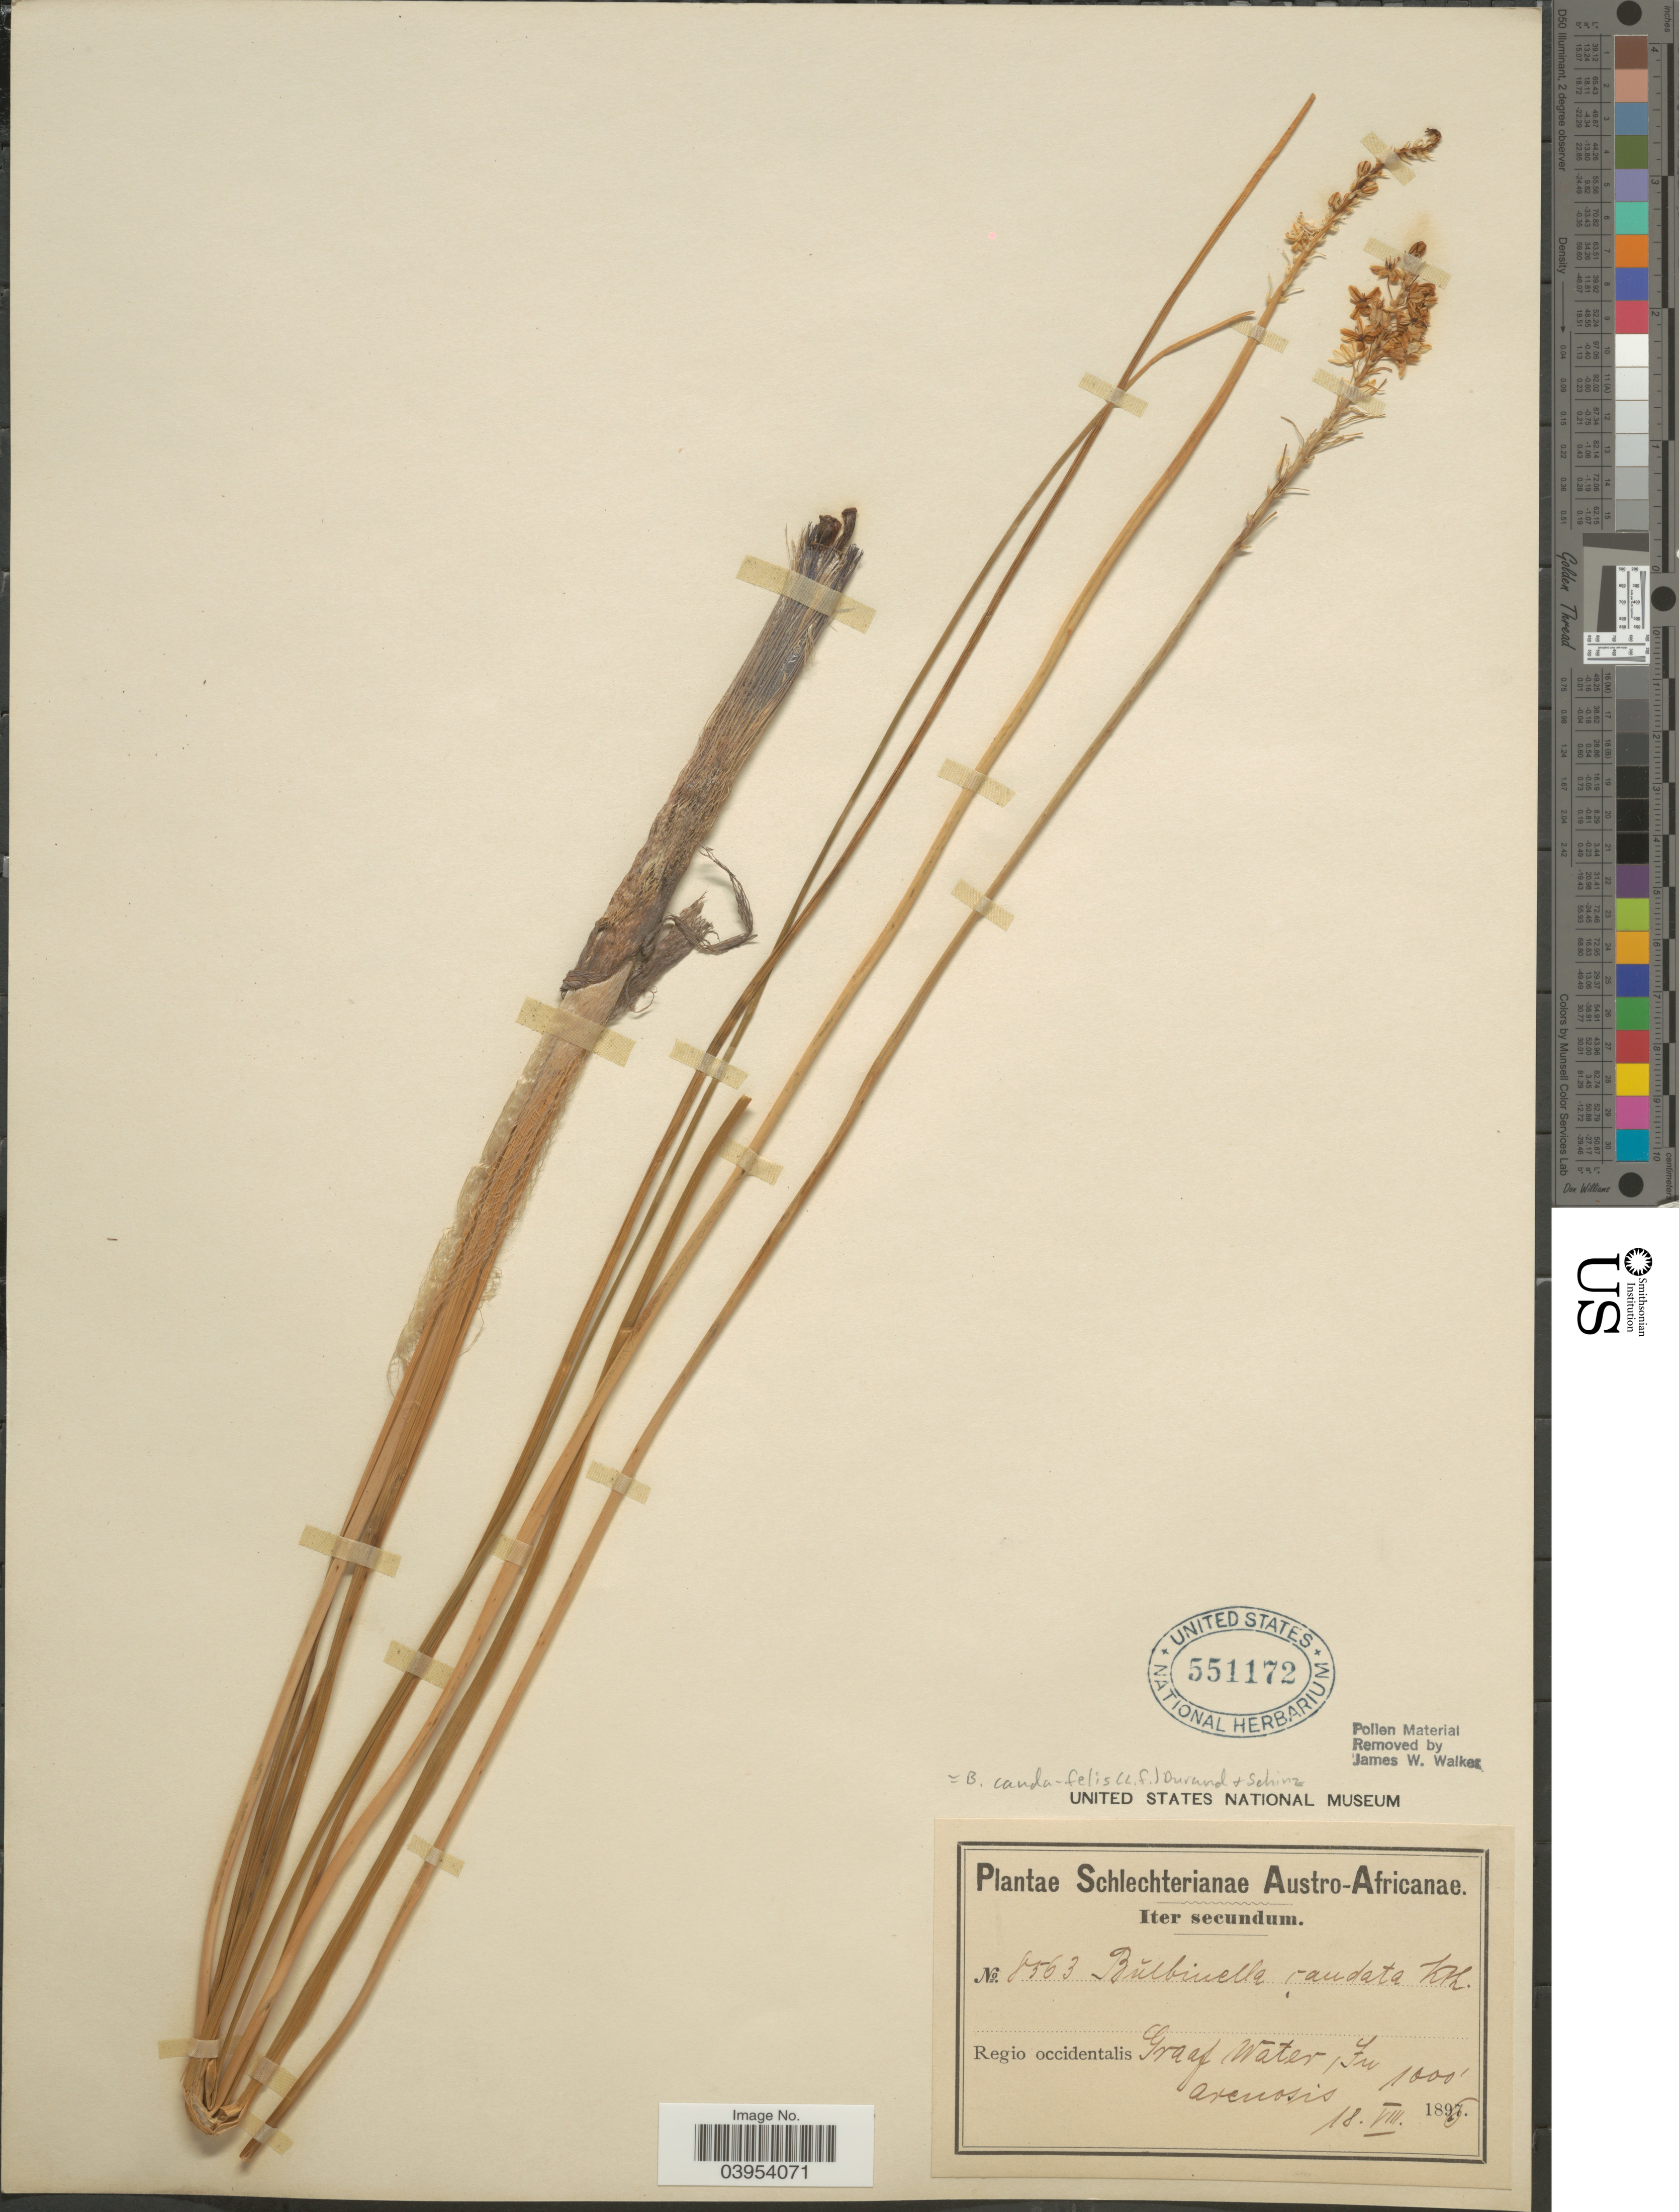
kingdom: Plantae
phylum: Tracheophyta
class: Liliopsida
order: Asparagales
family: Asphodelaceae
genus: Bulbinella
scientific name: Bulbinella cauda-felis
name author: (L. f.) Durand & Schinz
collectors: Schlechter, --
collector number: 8563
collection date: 1896-08-18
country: South Africa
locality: Austro-Africanae. Regio occidentalis Graaf Water, In arenosis.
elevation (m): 305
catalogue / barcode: US 551172